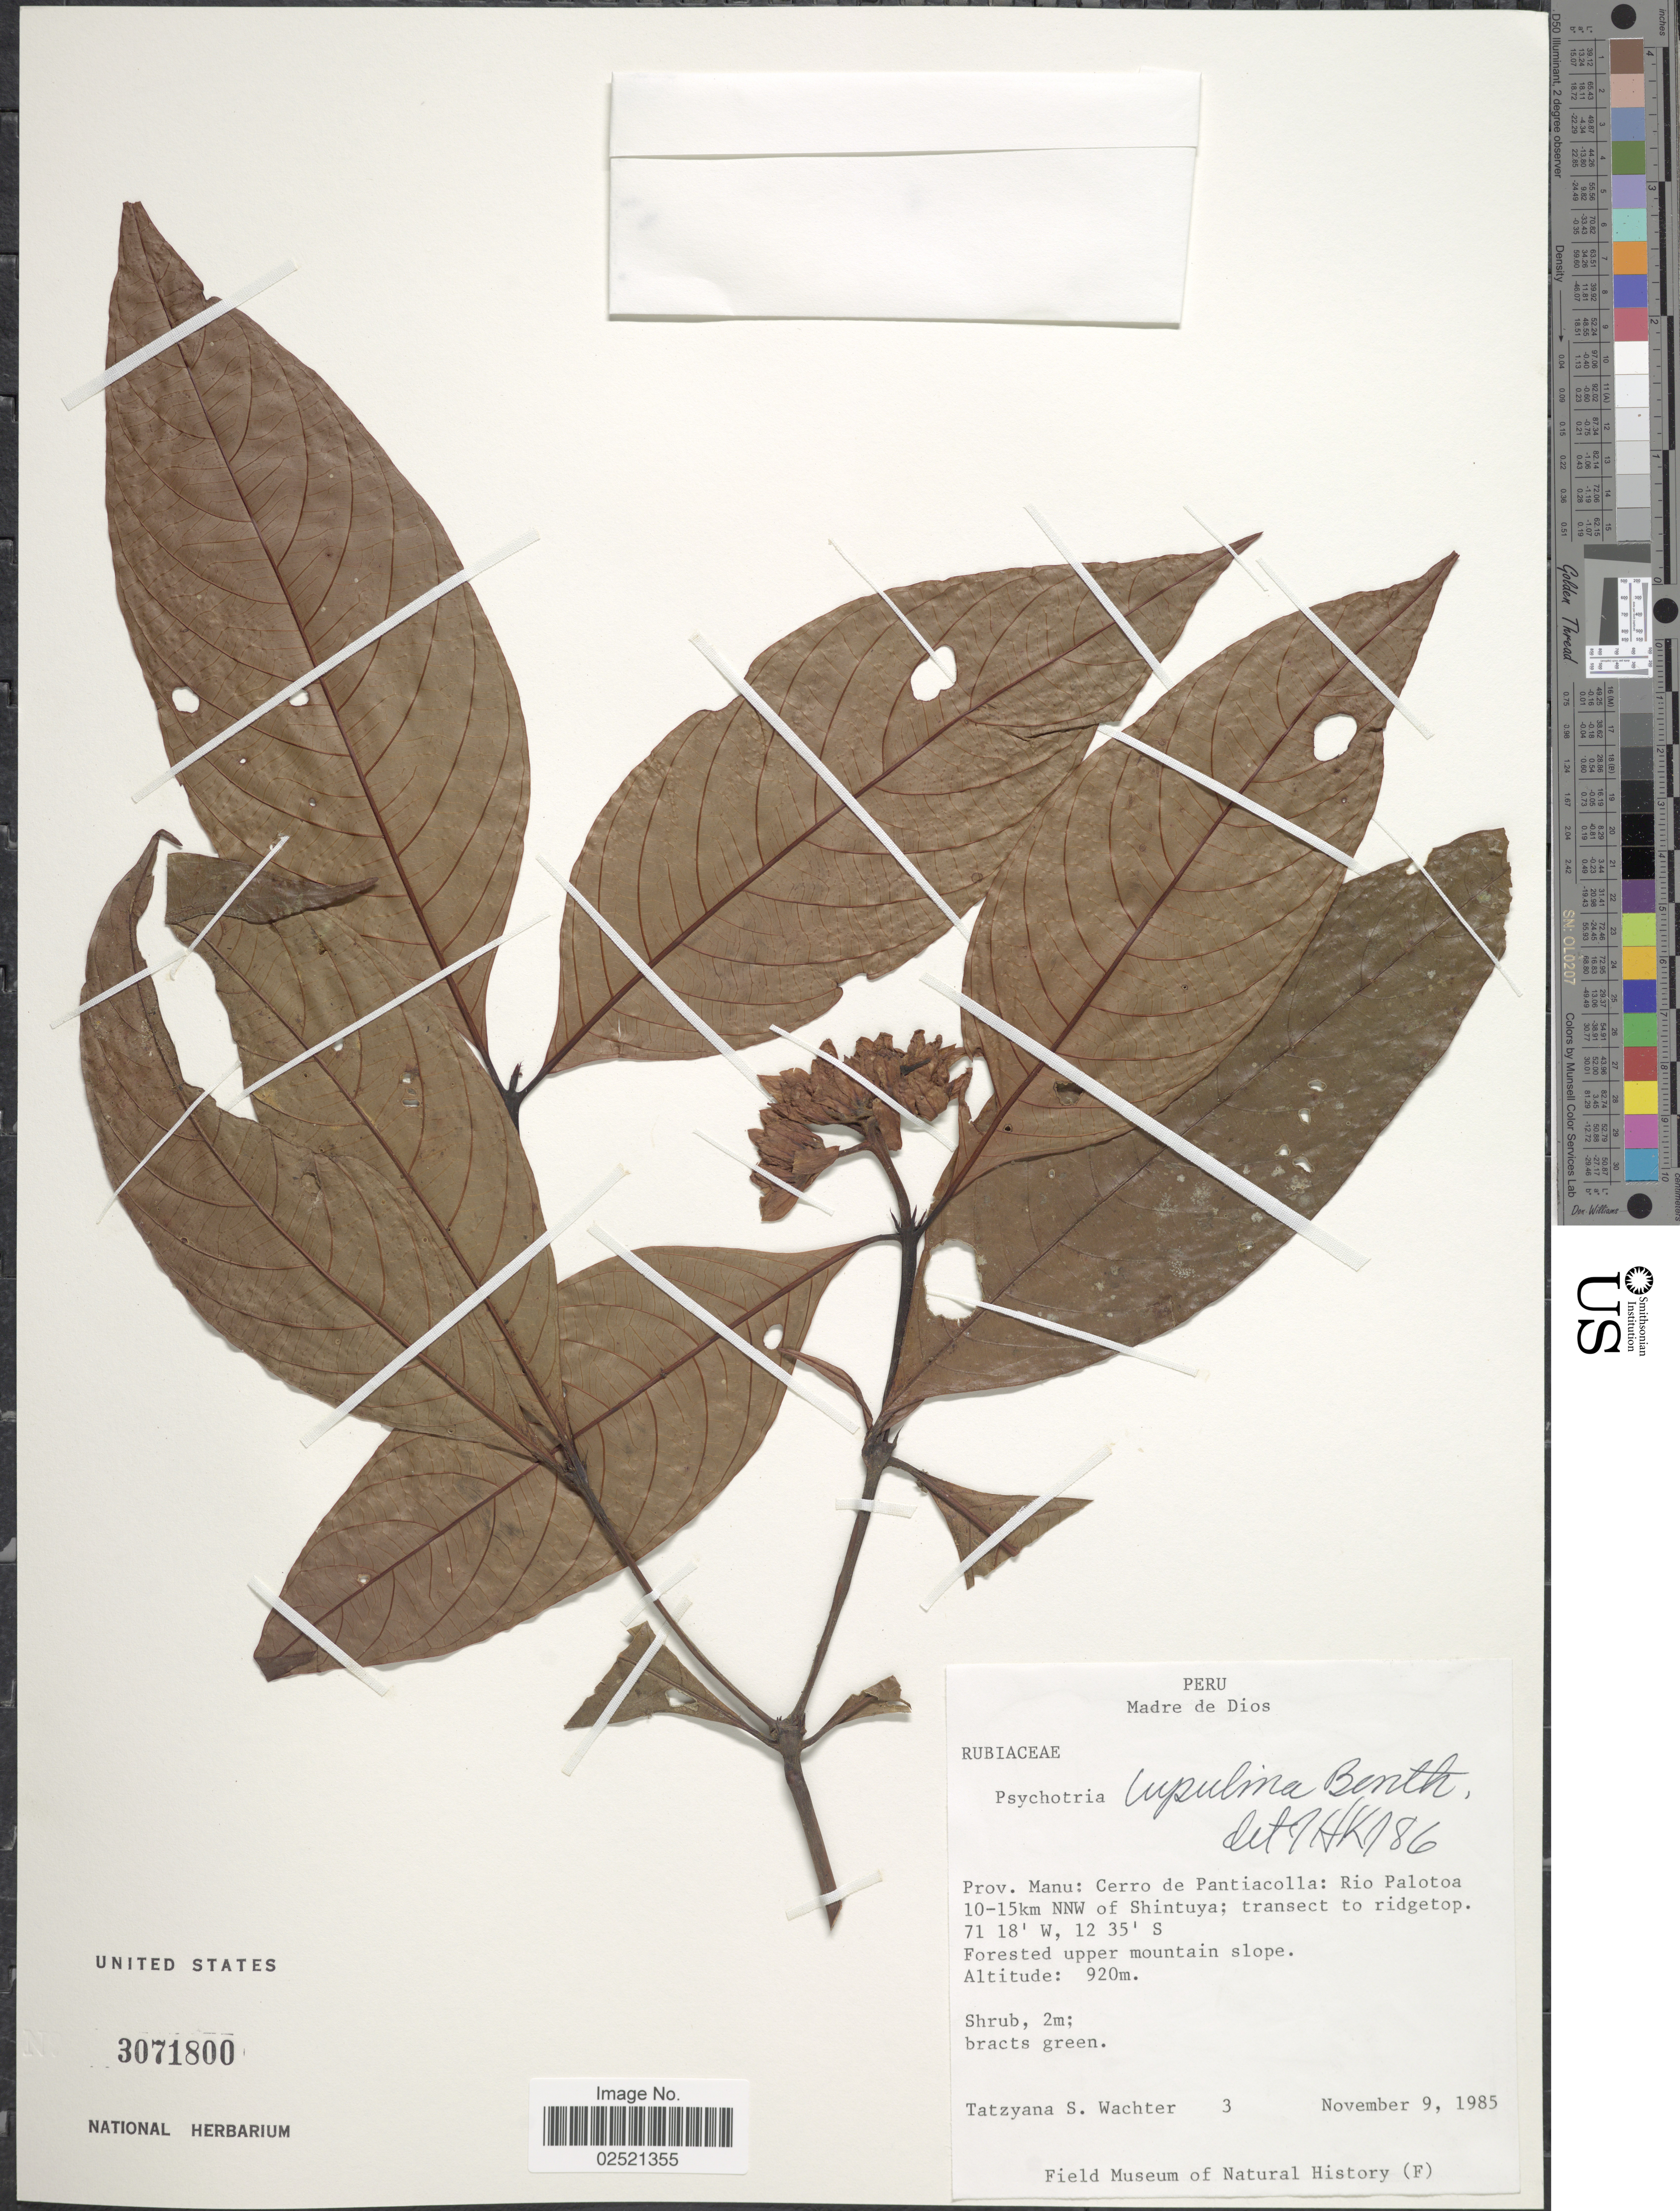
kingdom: Plantae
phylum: Tracheophyta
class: Magnoliopsida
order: Gentianales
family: Rubiaceae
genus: Psychotria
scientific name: Psychotria lupulina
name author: Benth.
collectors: T. Wachter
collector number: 3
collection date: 1985-11-09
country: Peru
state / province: Madre de Dios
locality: Prov. Manu: Cerro de Pantiacolla: Rio Palotoa, 10-15 km NNW of Shintuya; transect to ridgetop.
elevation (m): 920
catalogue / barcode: US 3071800